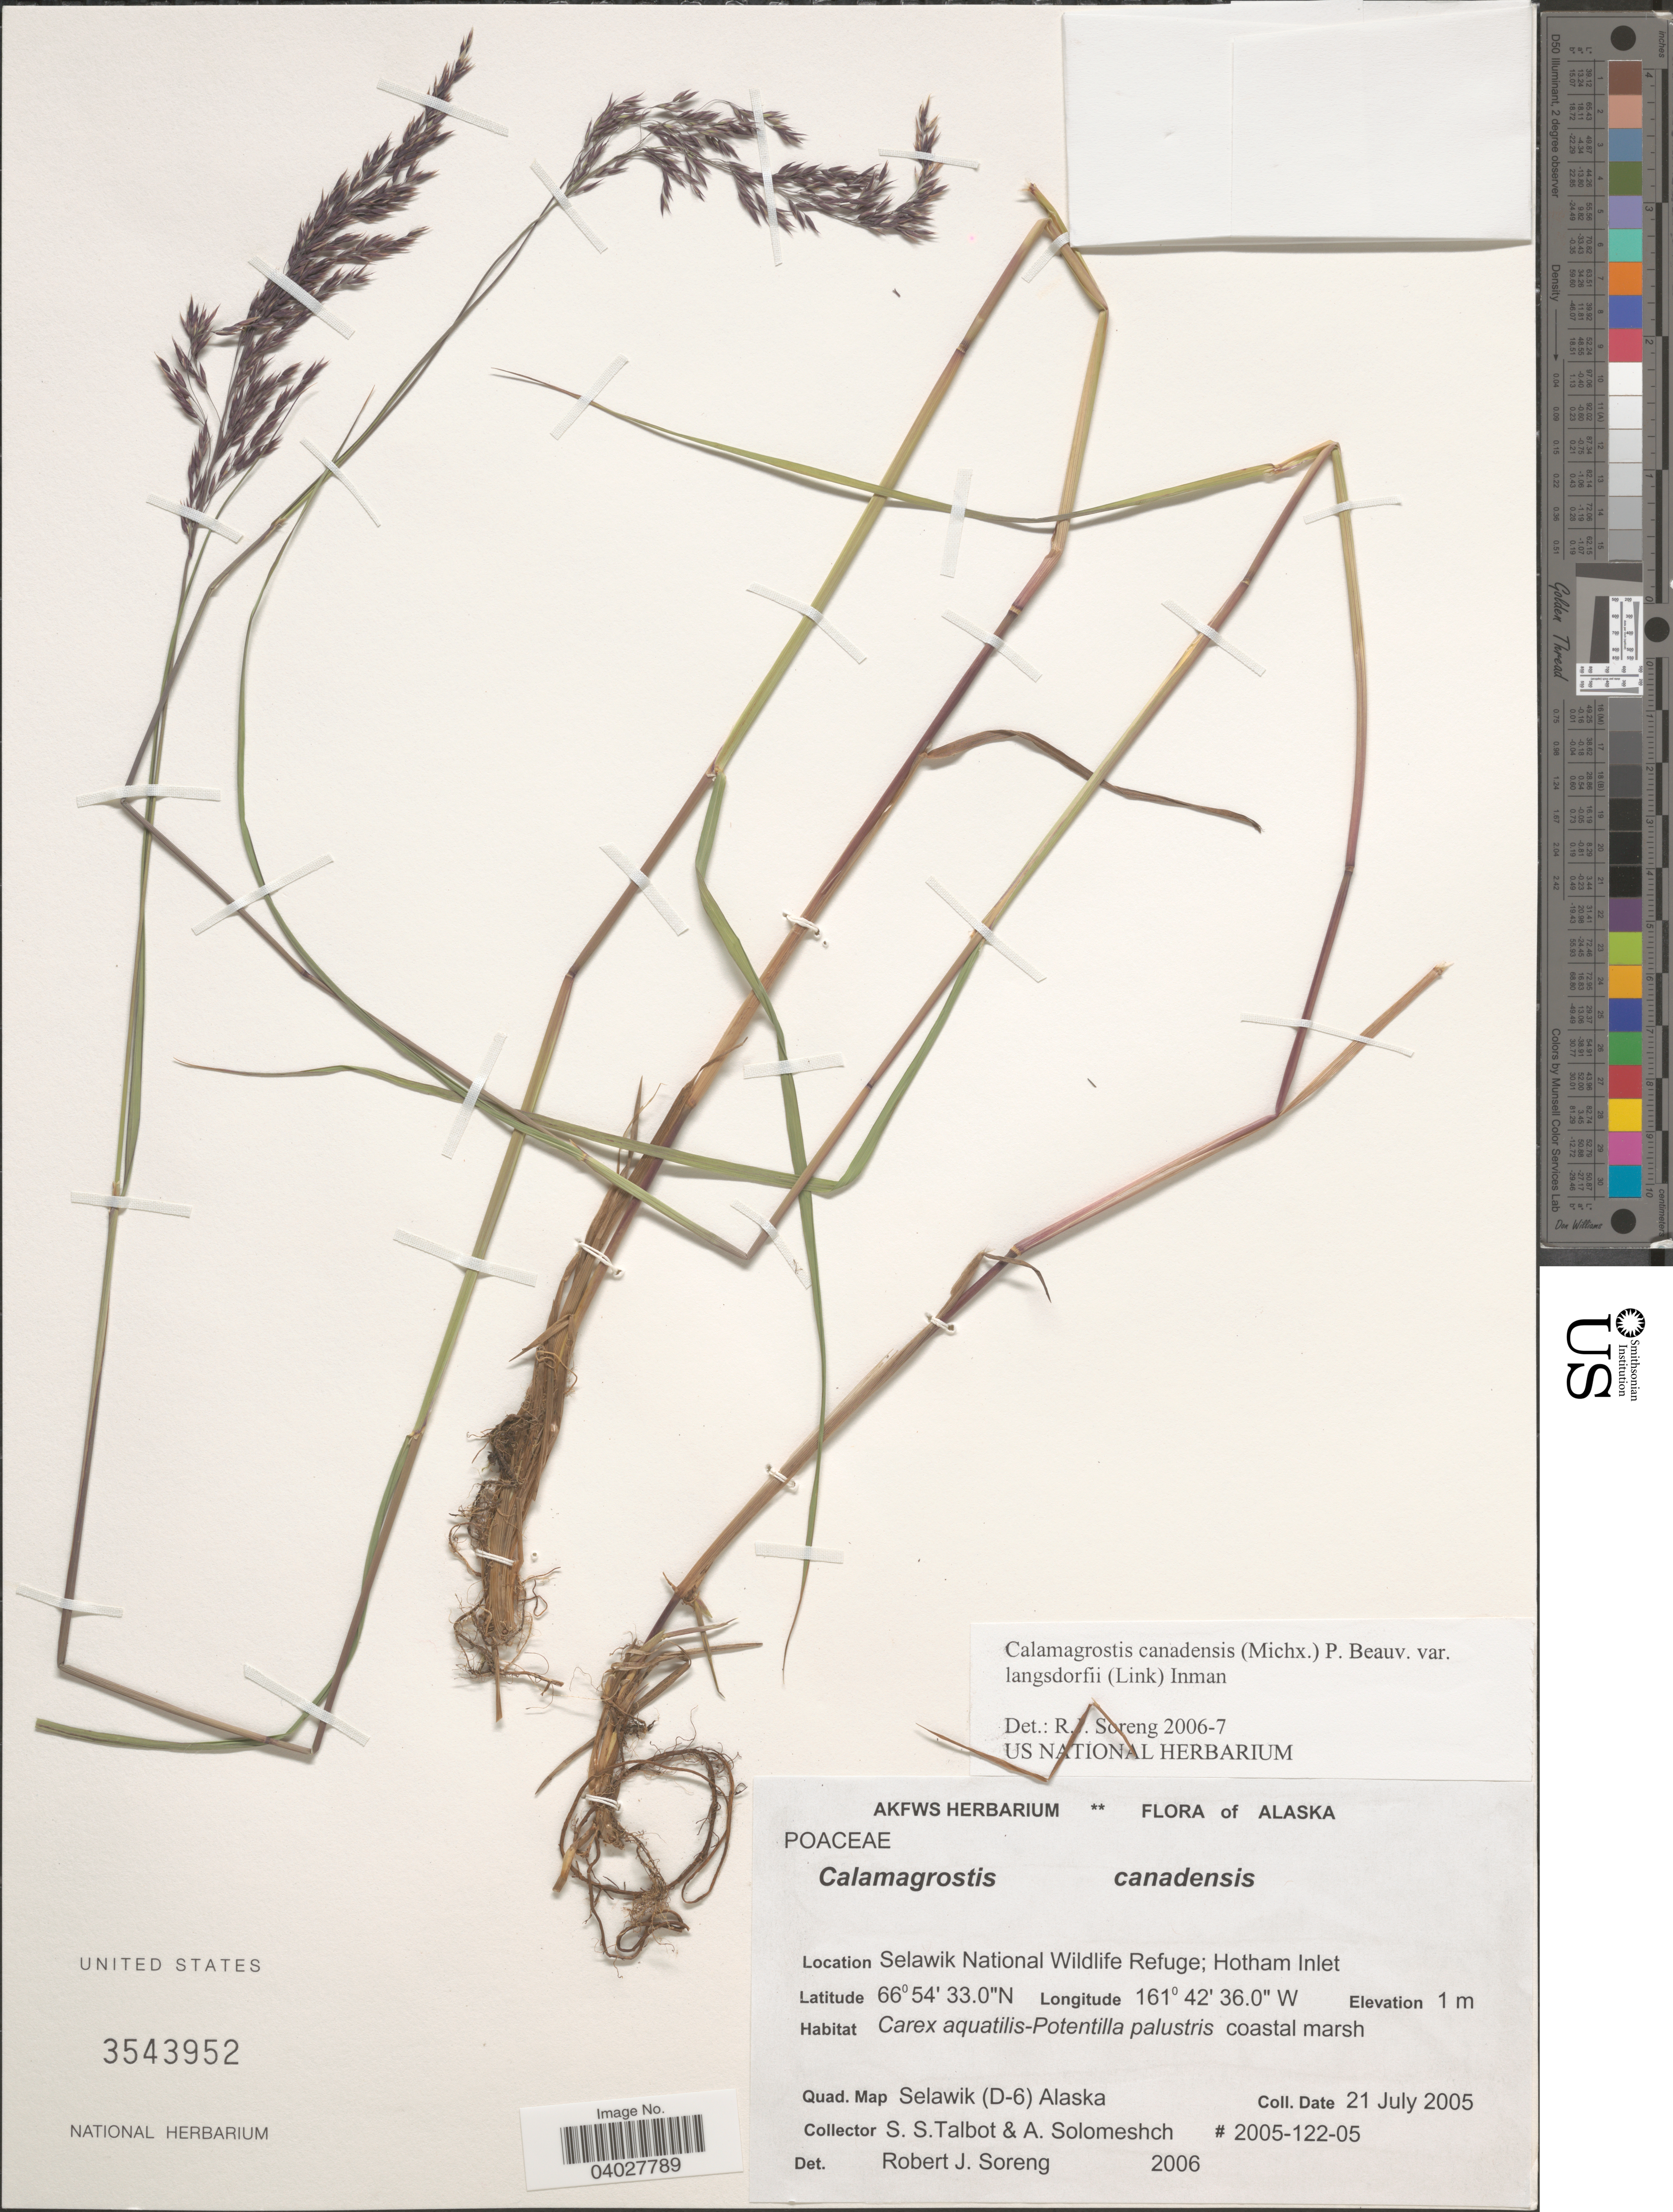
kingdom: Plantae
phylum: Tracheophyta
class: Liliopsida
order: Poales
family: Poaceae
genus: Calamagrostis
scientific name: Calamagrostis canadensis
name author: (Michx.) P. Beauv.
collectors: S. S. Talbot & A. Solomeshch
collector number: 2005-122-05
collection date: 2005-07-21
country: United States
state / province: Alaska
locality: Selawik National Wildlife Refuge; Hotham Inlet. Quad. Map Selawik (D-6) Alaska.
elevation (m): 1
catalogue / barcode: US 3543952